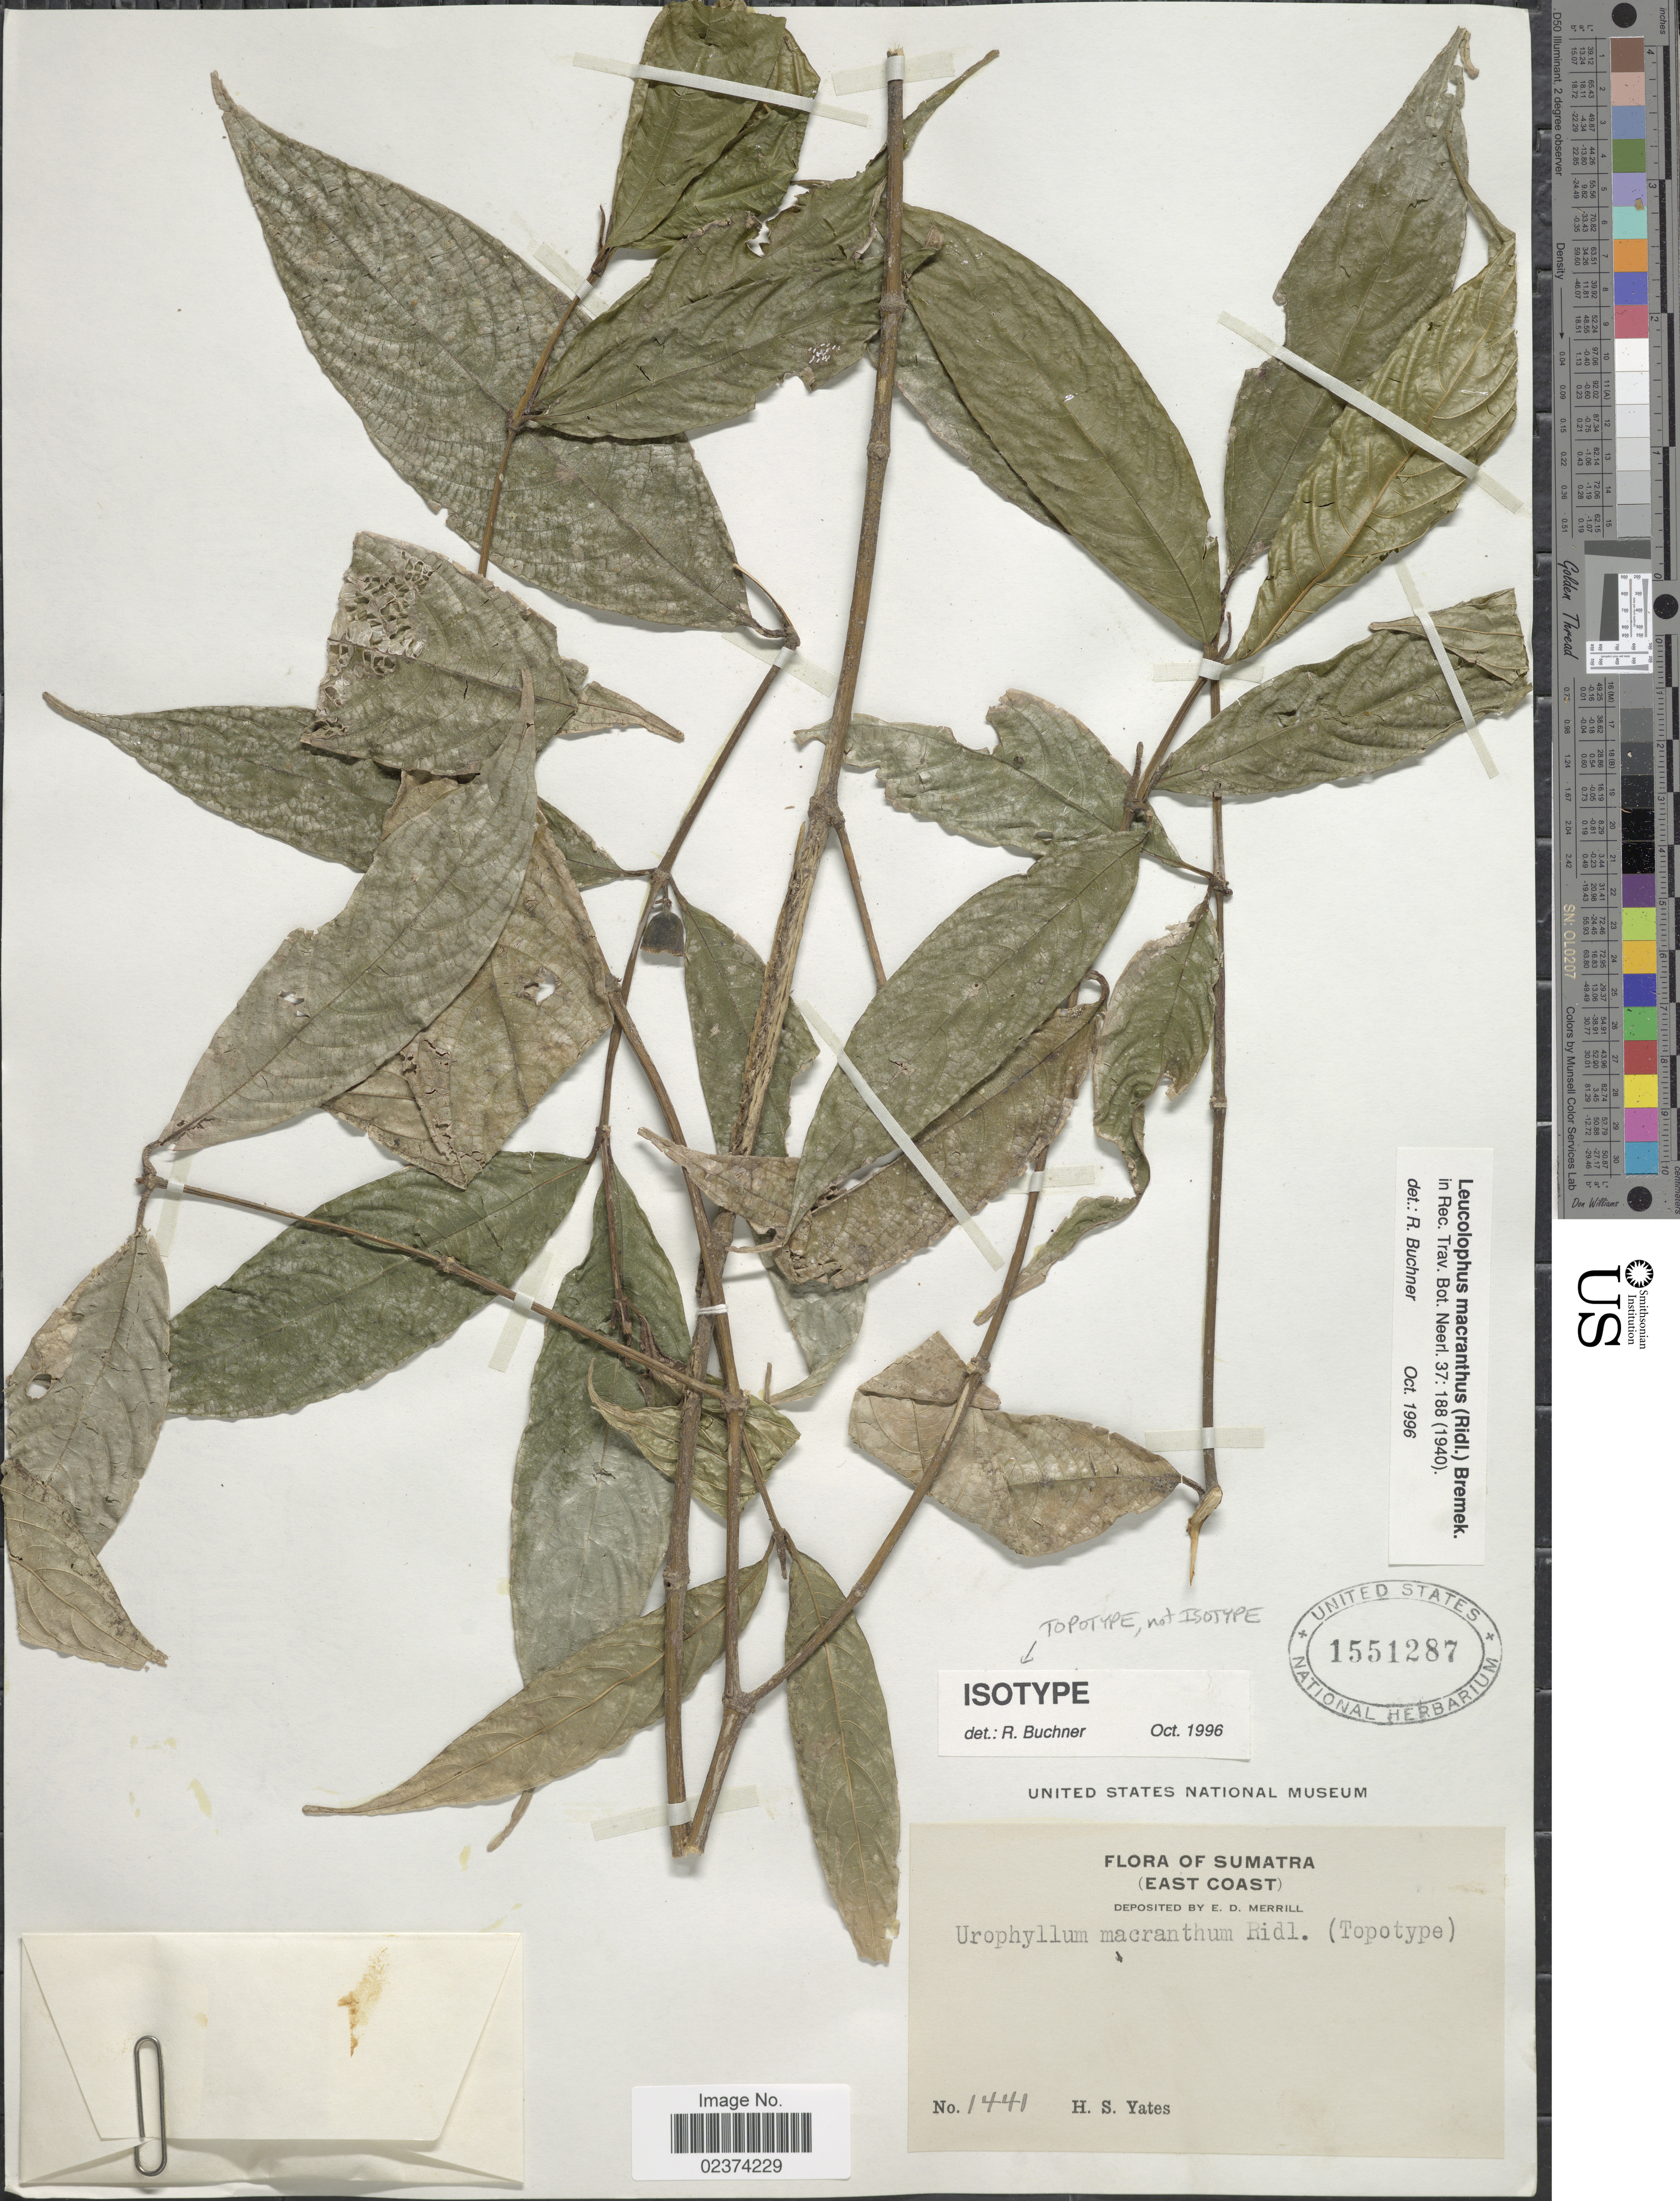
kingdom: Plantae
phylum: Tracheophyta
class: Magnoliopsida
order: Gentianales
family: Rubiaceae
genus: Leucolophus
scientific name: Leucolophus macranthus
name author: (Ridl.) Bremek.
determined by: Buchner, R.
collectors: H. S. Yates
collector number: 1441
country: Indonesia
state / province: Sumatra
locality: East Coast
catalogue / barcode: US 1551287